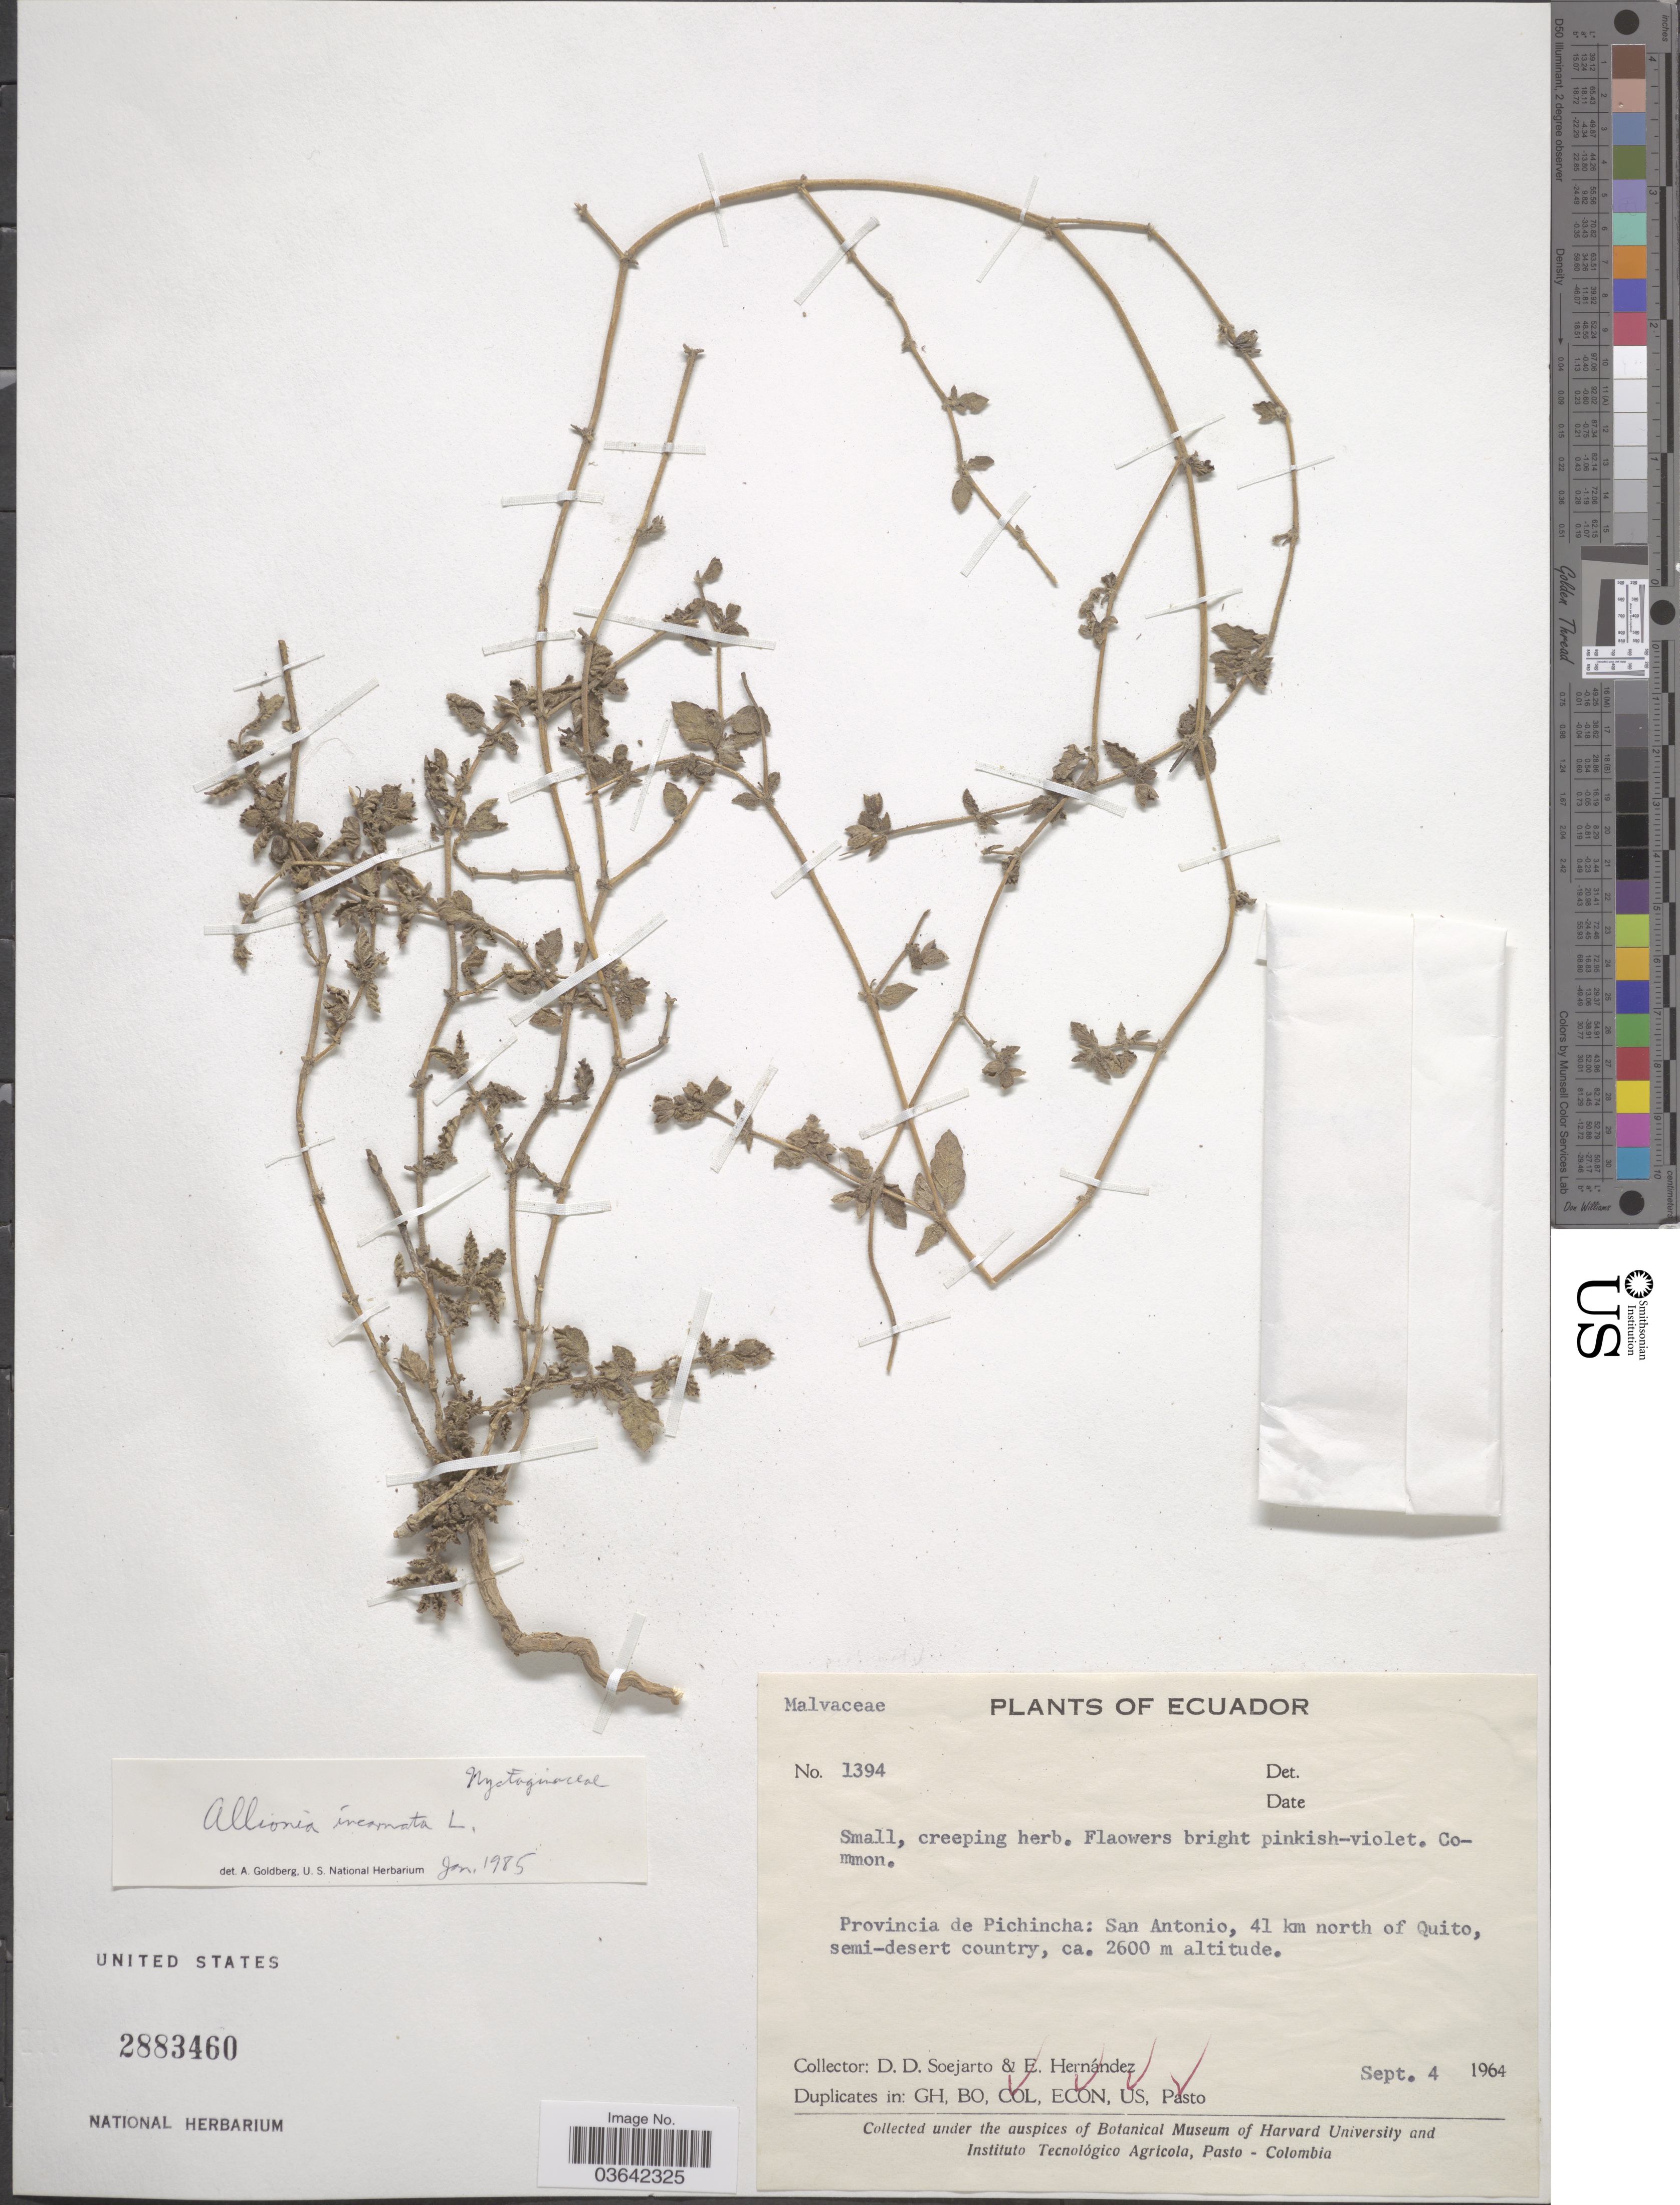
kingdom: Plantae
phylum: Tracheophyta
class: Magnoliopsida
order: Caryophyllales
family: Nyctaginaceae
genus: Allionia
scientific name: Allionia incarnata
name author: L.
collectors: E. Hernández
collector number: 1394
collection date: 1964-09-04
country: Ecuador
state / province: Pichincha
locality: San Antonio, 41 km north of Quito, semi-desert country.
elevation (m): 2600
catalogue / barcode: US 2883460